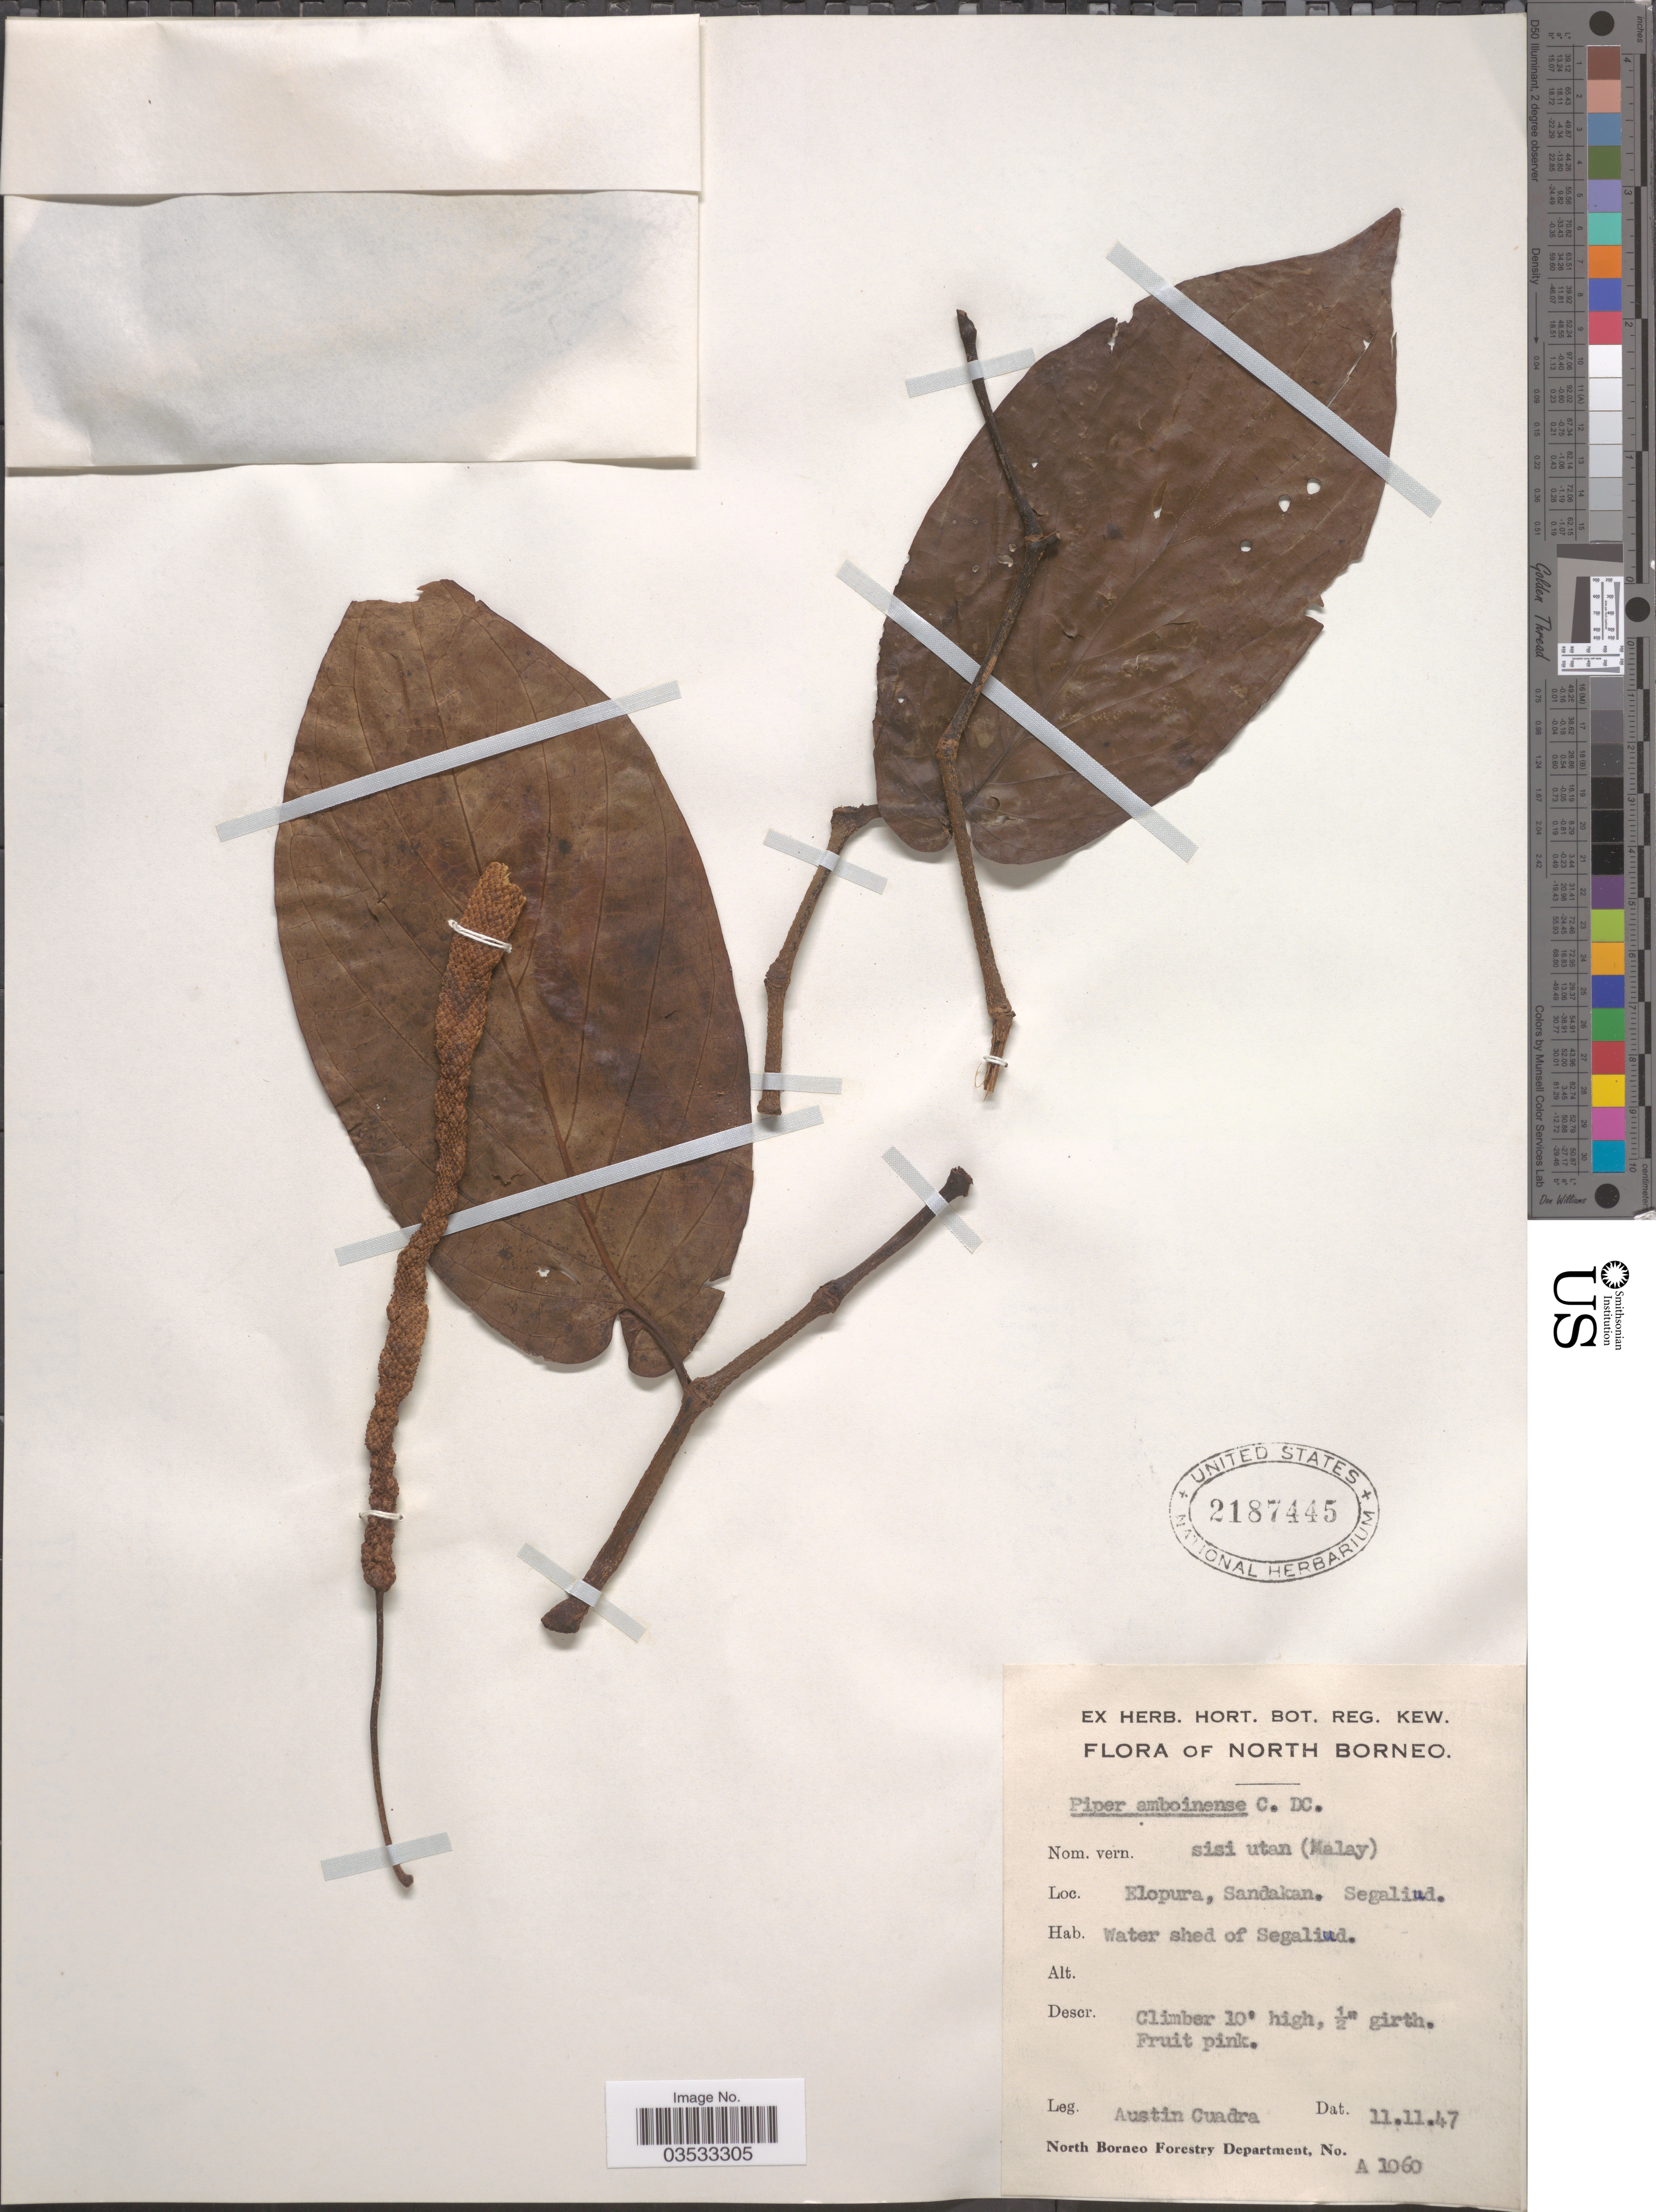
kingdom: Plantae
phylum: Tracheophyta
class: Magnoliopsida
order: Piperales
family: Piperaceae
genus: Piper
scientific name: Piper amboinense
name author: (Miq.) C. DC.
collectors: A. Cuadra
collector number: A1060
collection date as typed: Transcribed d/m/y: 11/11/47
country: Malaysia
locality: North Borneo. Elopura, Sandakan. Segaliud. Water shed of Segaluid.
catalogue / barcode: US 2187445